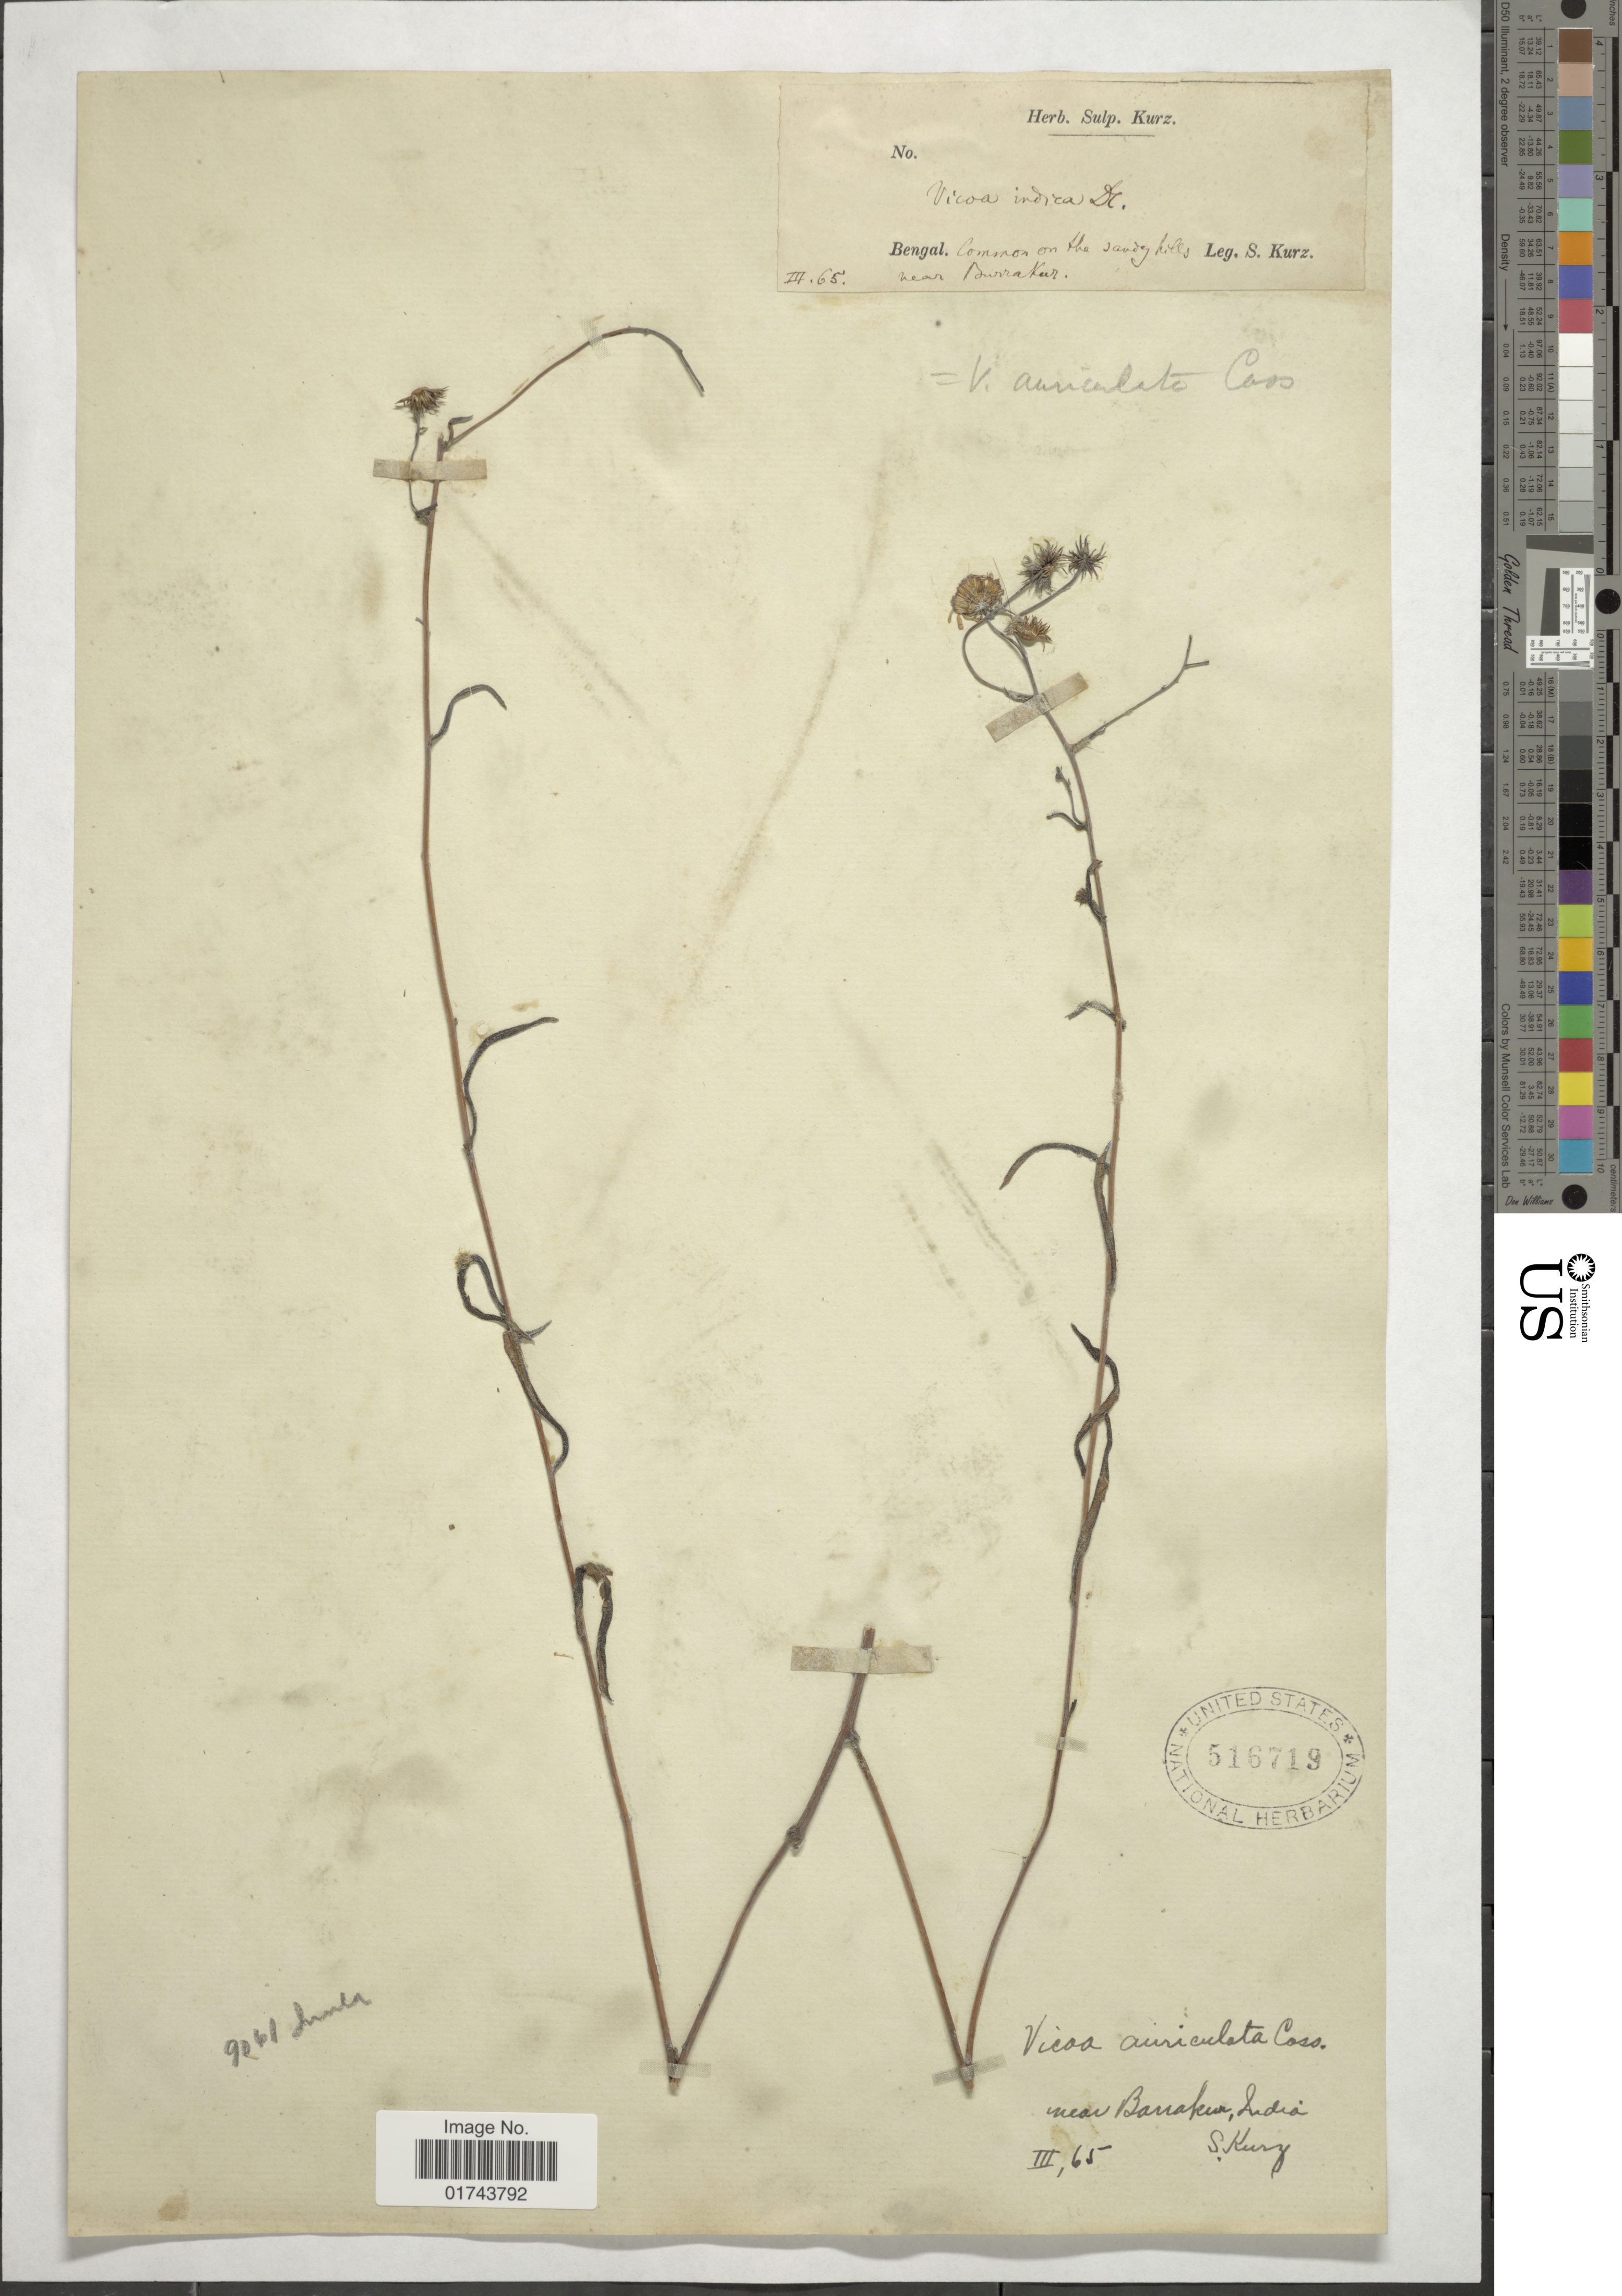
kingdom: Plantae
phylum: Tracheophyta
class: Magnoliopsida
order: Asterales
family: Asteraceae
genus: Inula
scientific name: Inula auriculata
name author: Boiss. & Balansa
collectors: S. Kurz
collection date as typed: Transcribed d/m/y: /3/65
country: India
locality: Near Banakia, India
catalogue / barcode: US 516719